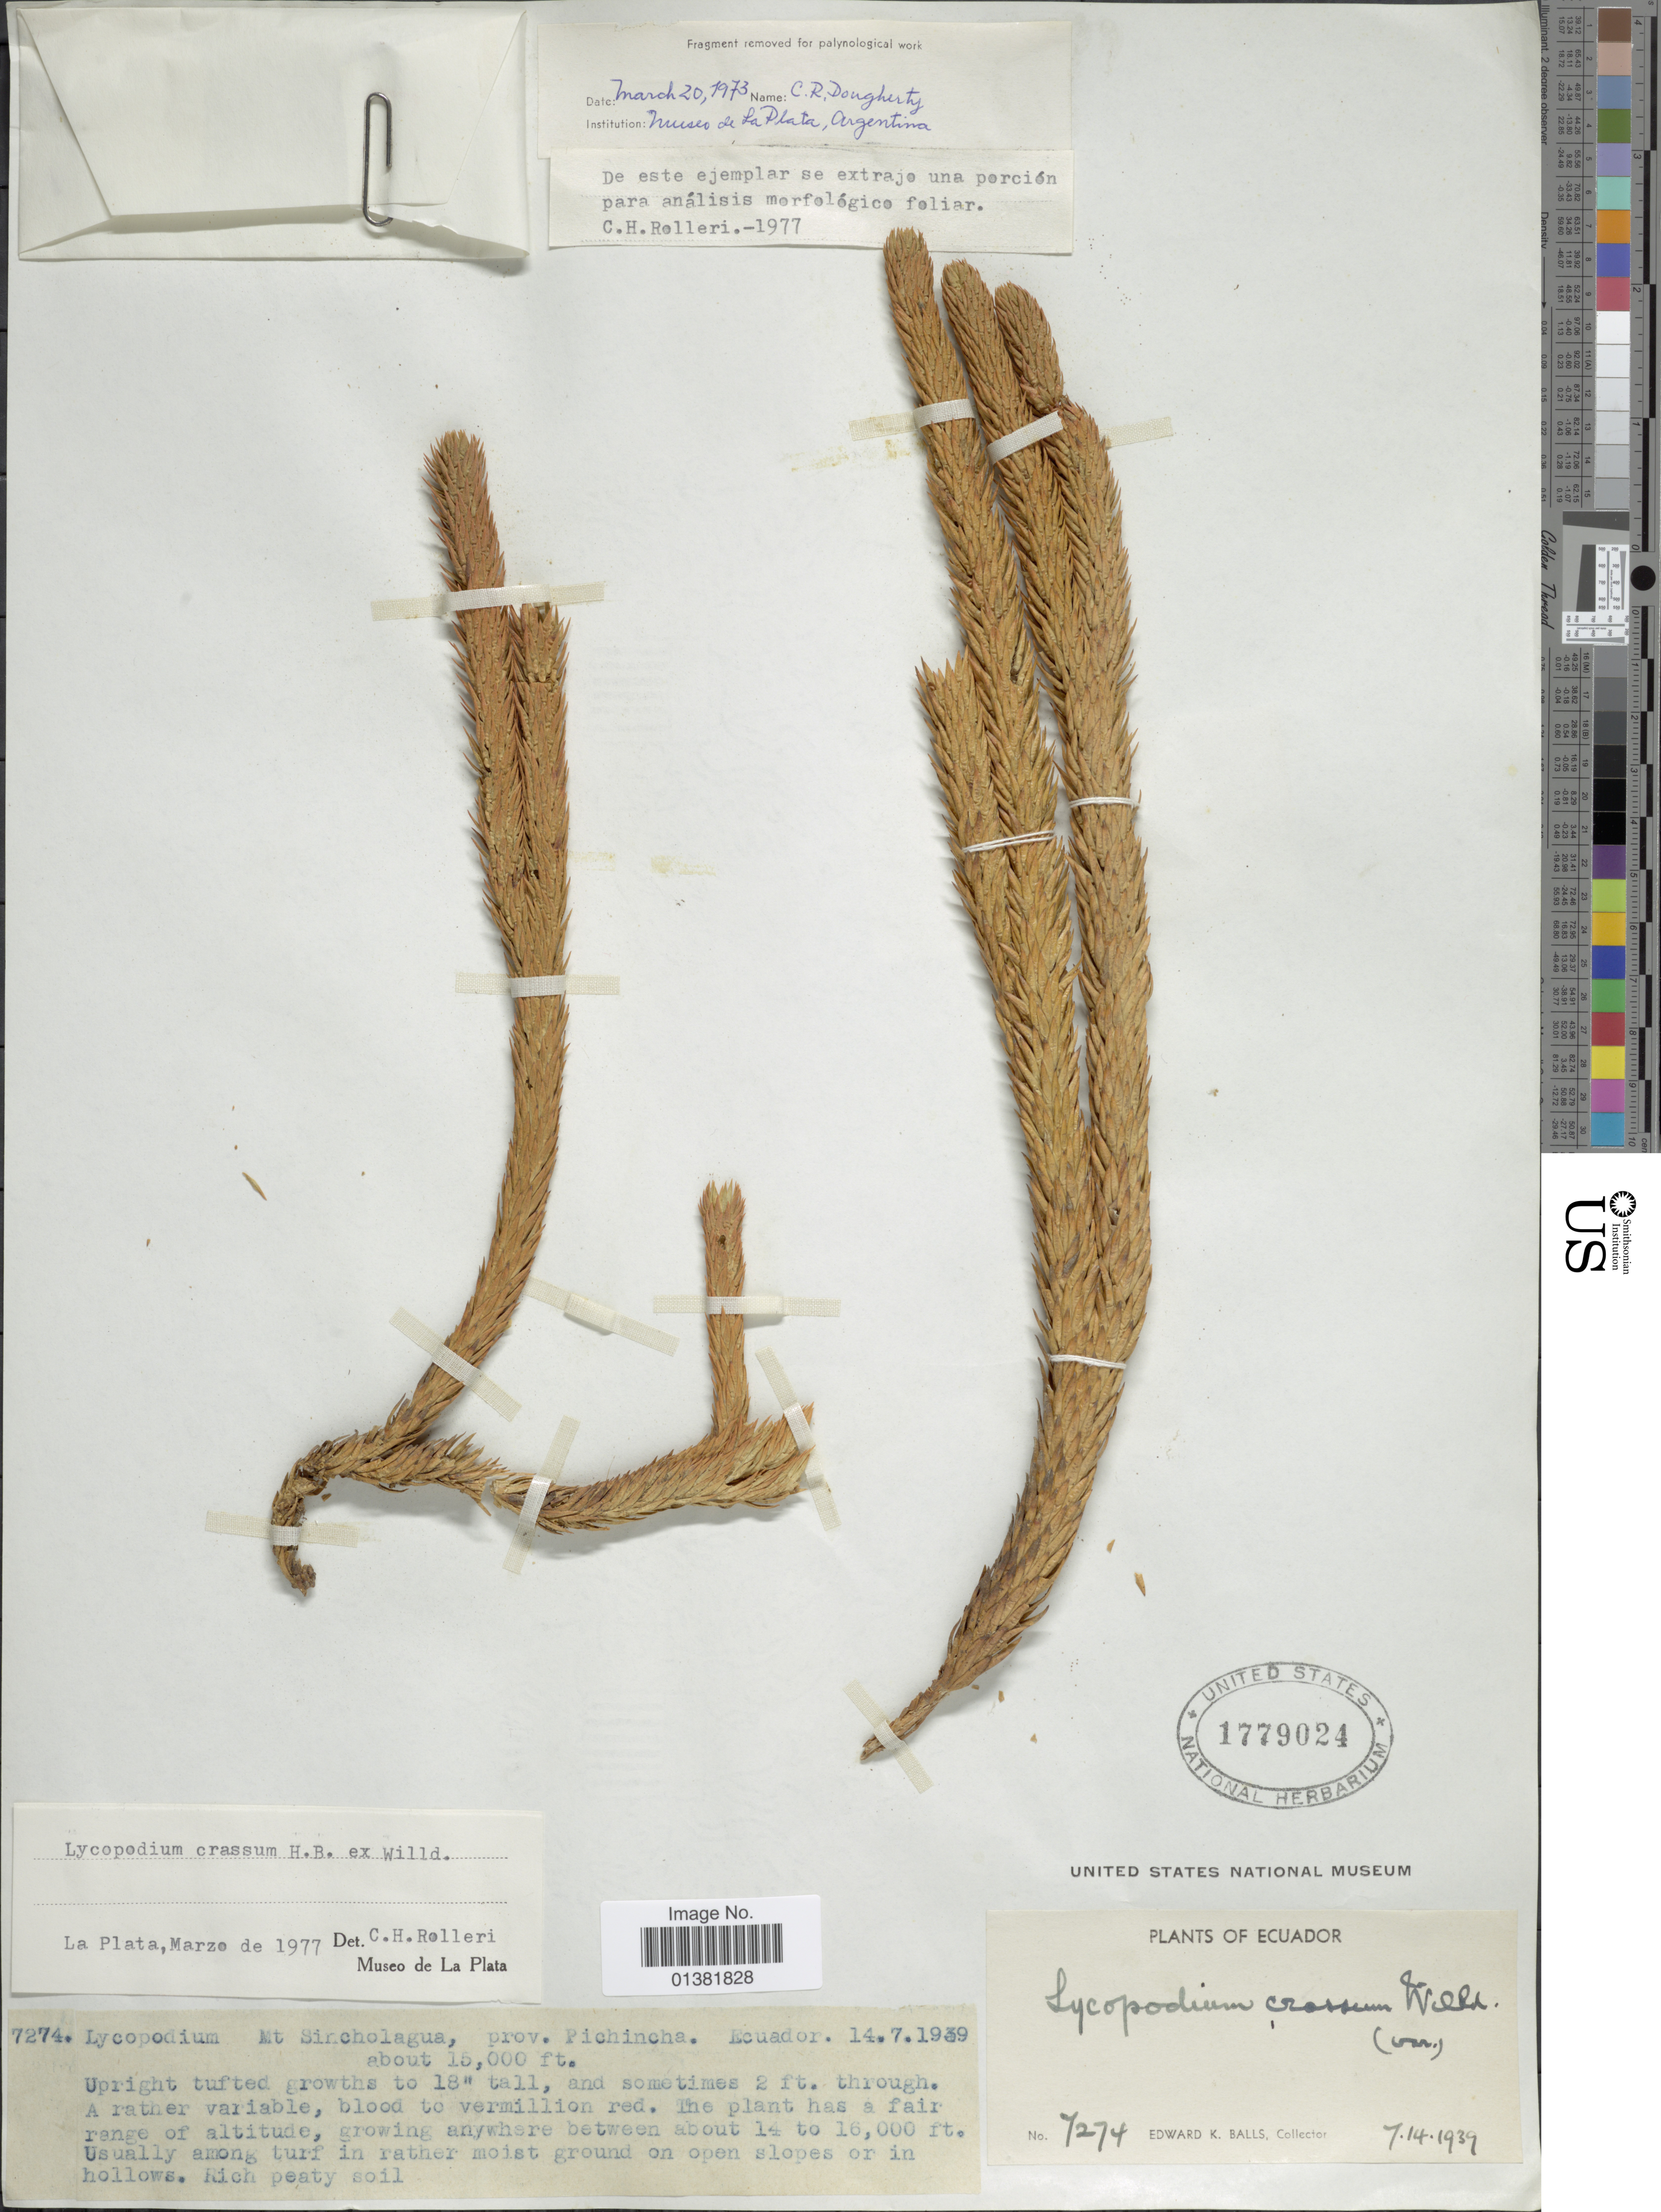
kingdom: Plantae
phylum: Tracheophyta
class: Lycopodiopsida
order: Lycopodiales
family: Lycopodiaceae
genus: Phlegmariurus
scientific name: Phlegmariurus crassus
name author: (Humb. & Bonpl. ex Willd.) B. Øllg.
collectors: E. K. Balls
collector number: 7274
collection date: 1939-07-14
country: Ecuador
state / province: Pichincha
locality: Mt. Sircholagua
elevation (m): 4572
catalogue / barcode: US 1779024